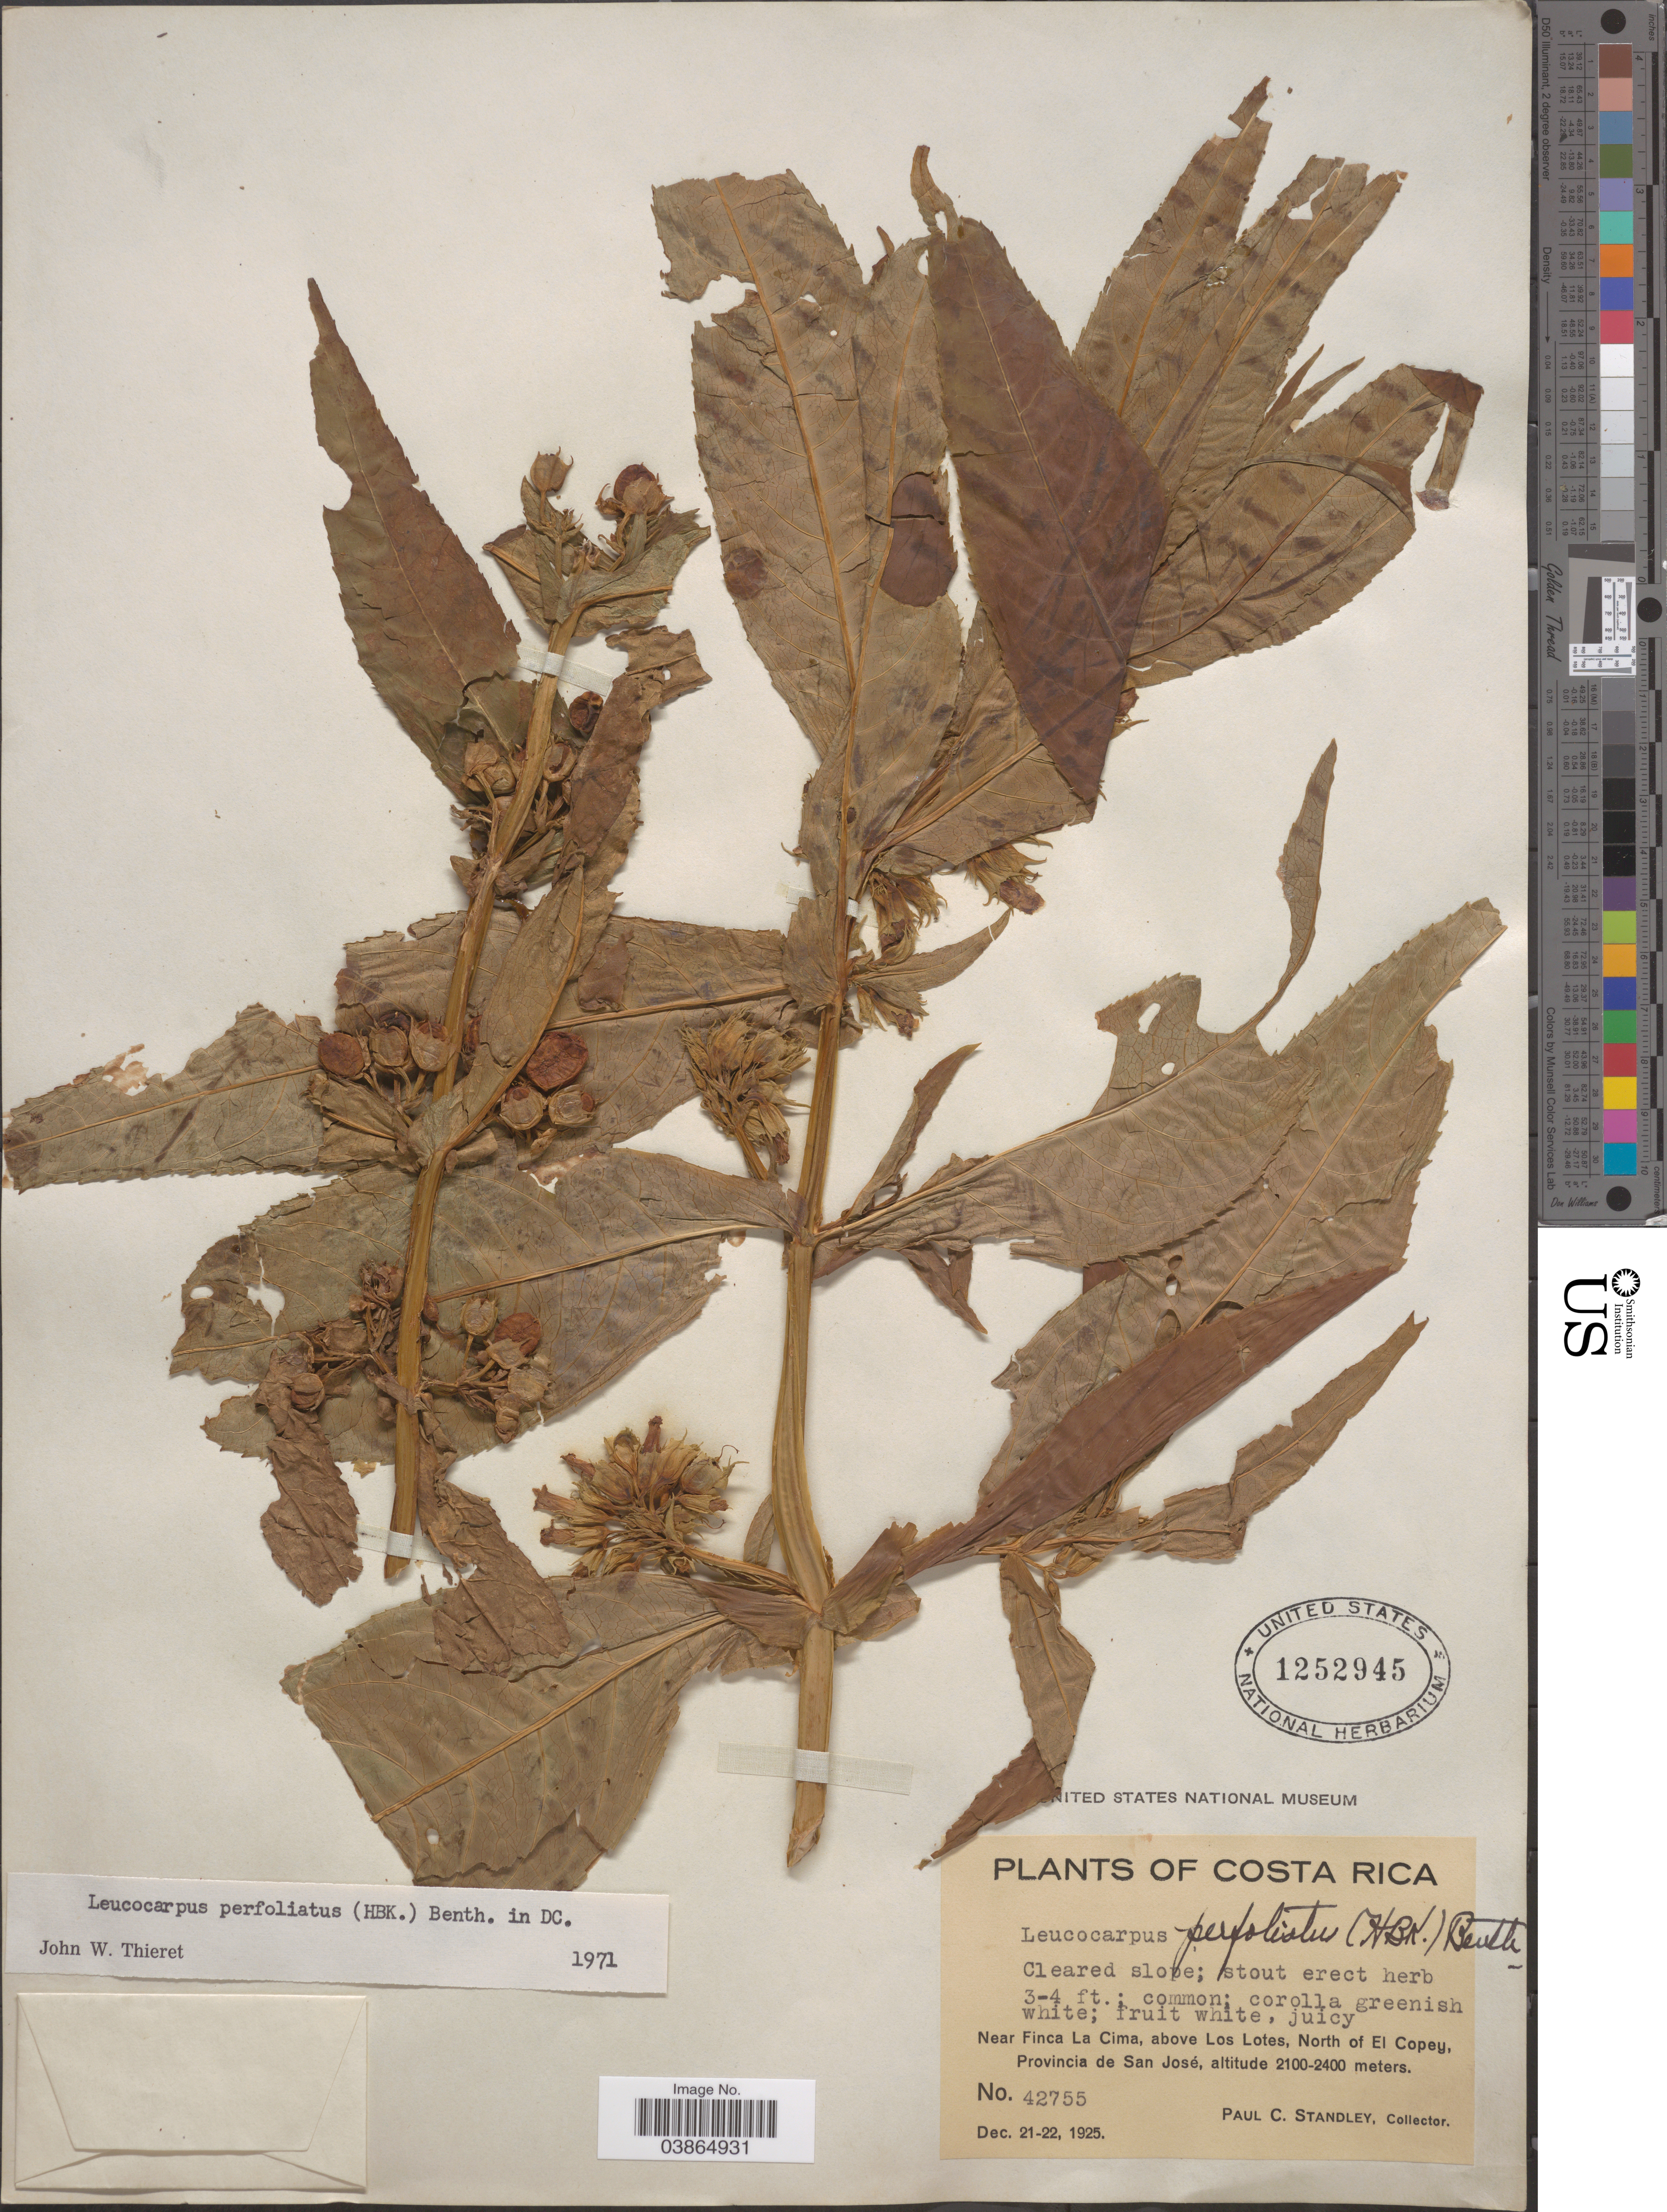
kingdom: Plantae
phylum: Tracheophyta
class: Magnoliopsida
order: Lamiales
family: Phrymaceae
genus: Leucocarpus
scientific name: Leucocarpus perfoliatus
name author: (Kunth) Benth.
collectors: P. C. Standley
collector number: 42755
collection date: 1925-12-21/1925-12-22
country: Costa Rica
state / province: San José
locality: Near Finca La Cima, above Los Notes, North of El Copey.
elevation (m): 2100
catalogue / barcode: US 1252945